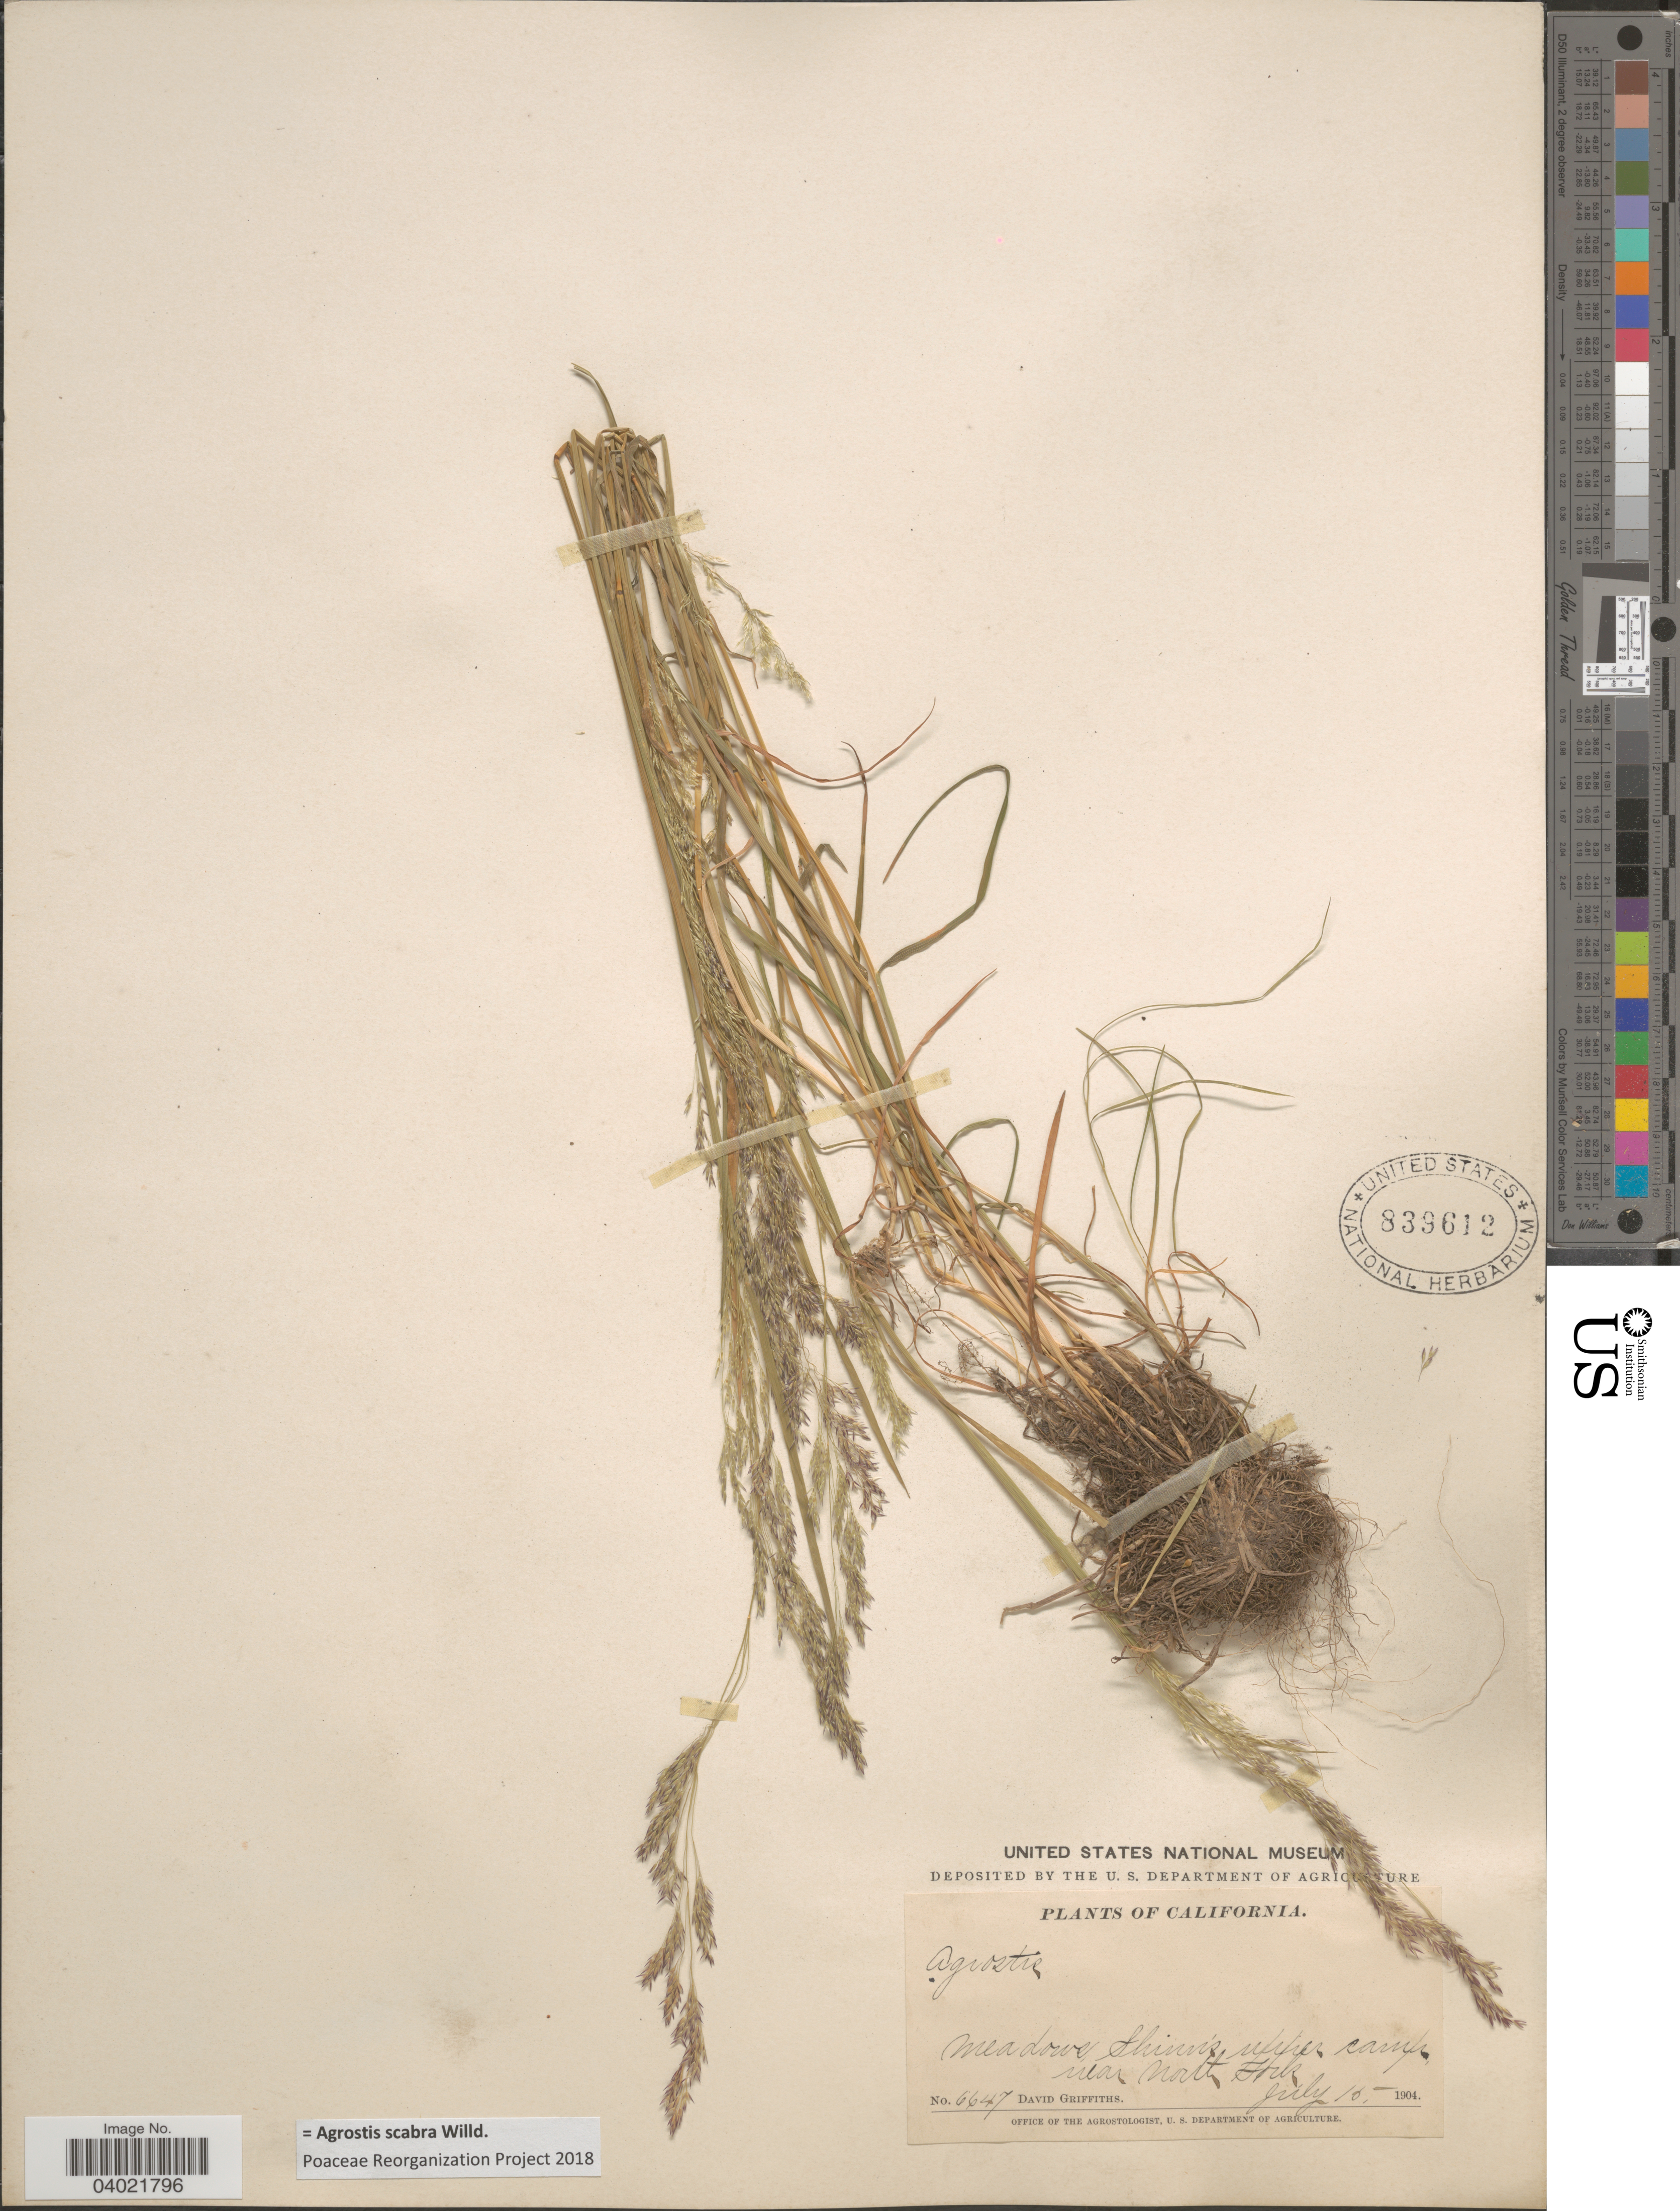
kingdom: Plantae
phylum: Tracheophyta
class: Liliopsida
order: Poales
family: Poaceae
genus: Agrostis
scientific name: Agrostis scabra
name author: Willd.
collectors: D. Griffiths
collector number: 6647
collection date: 1904-07-15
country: United States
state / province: California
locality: Meadows, Shinn's upper camp, near North Fork.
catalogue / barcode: US 839612